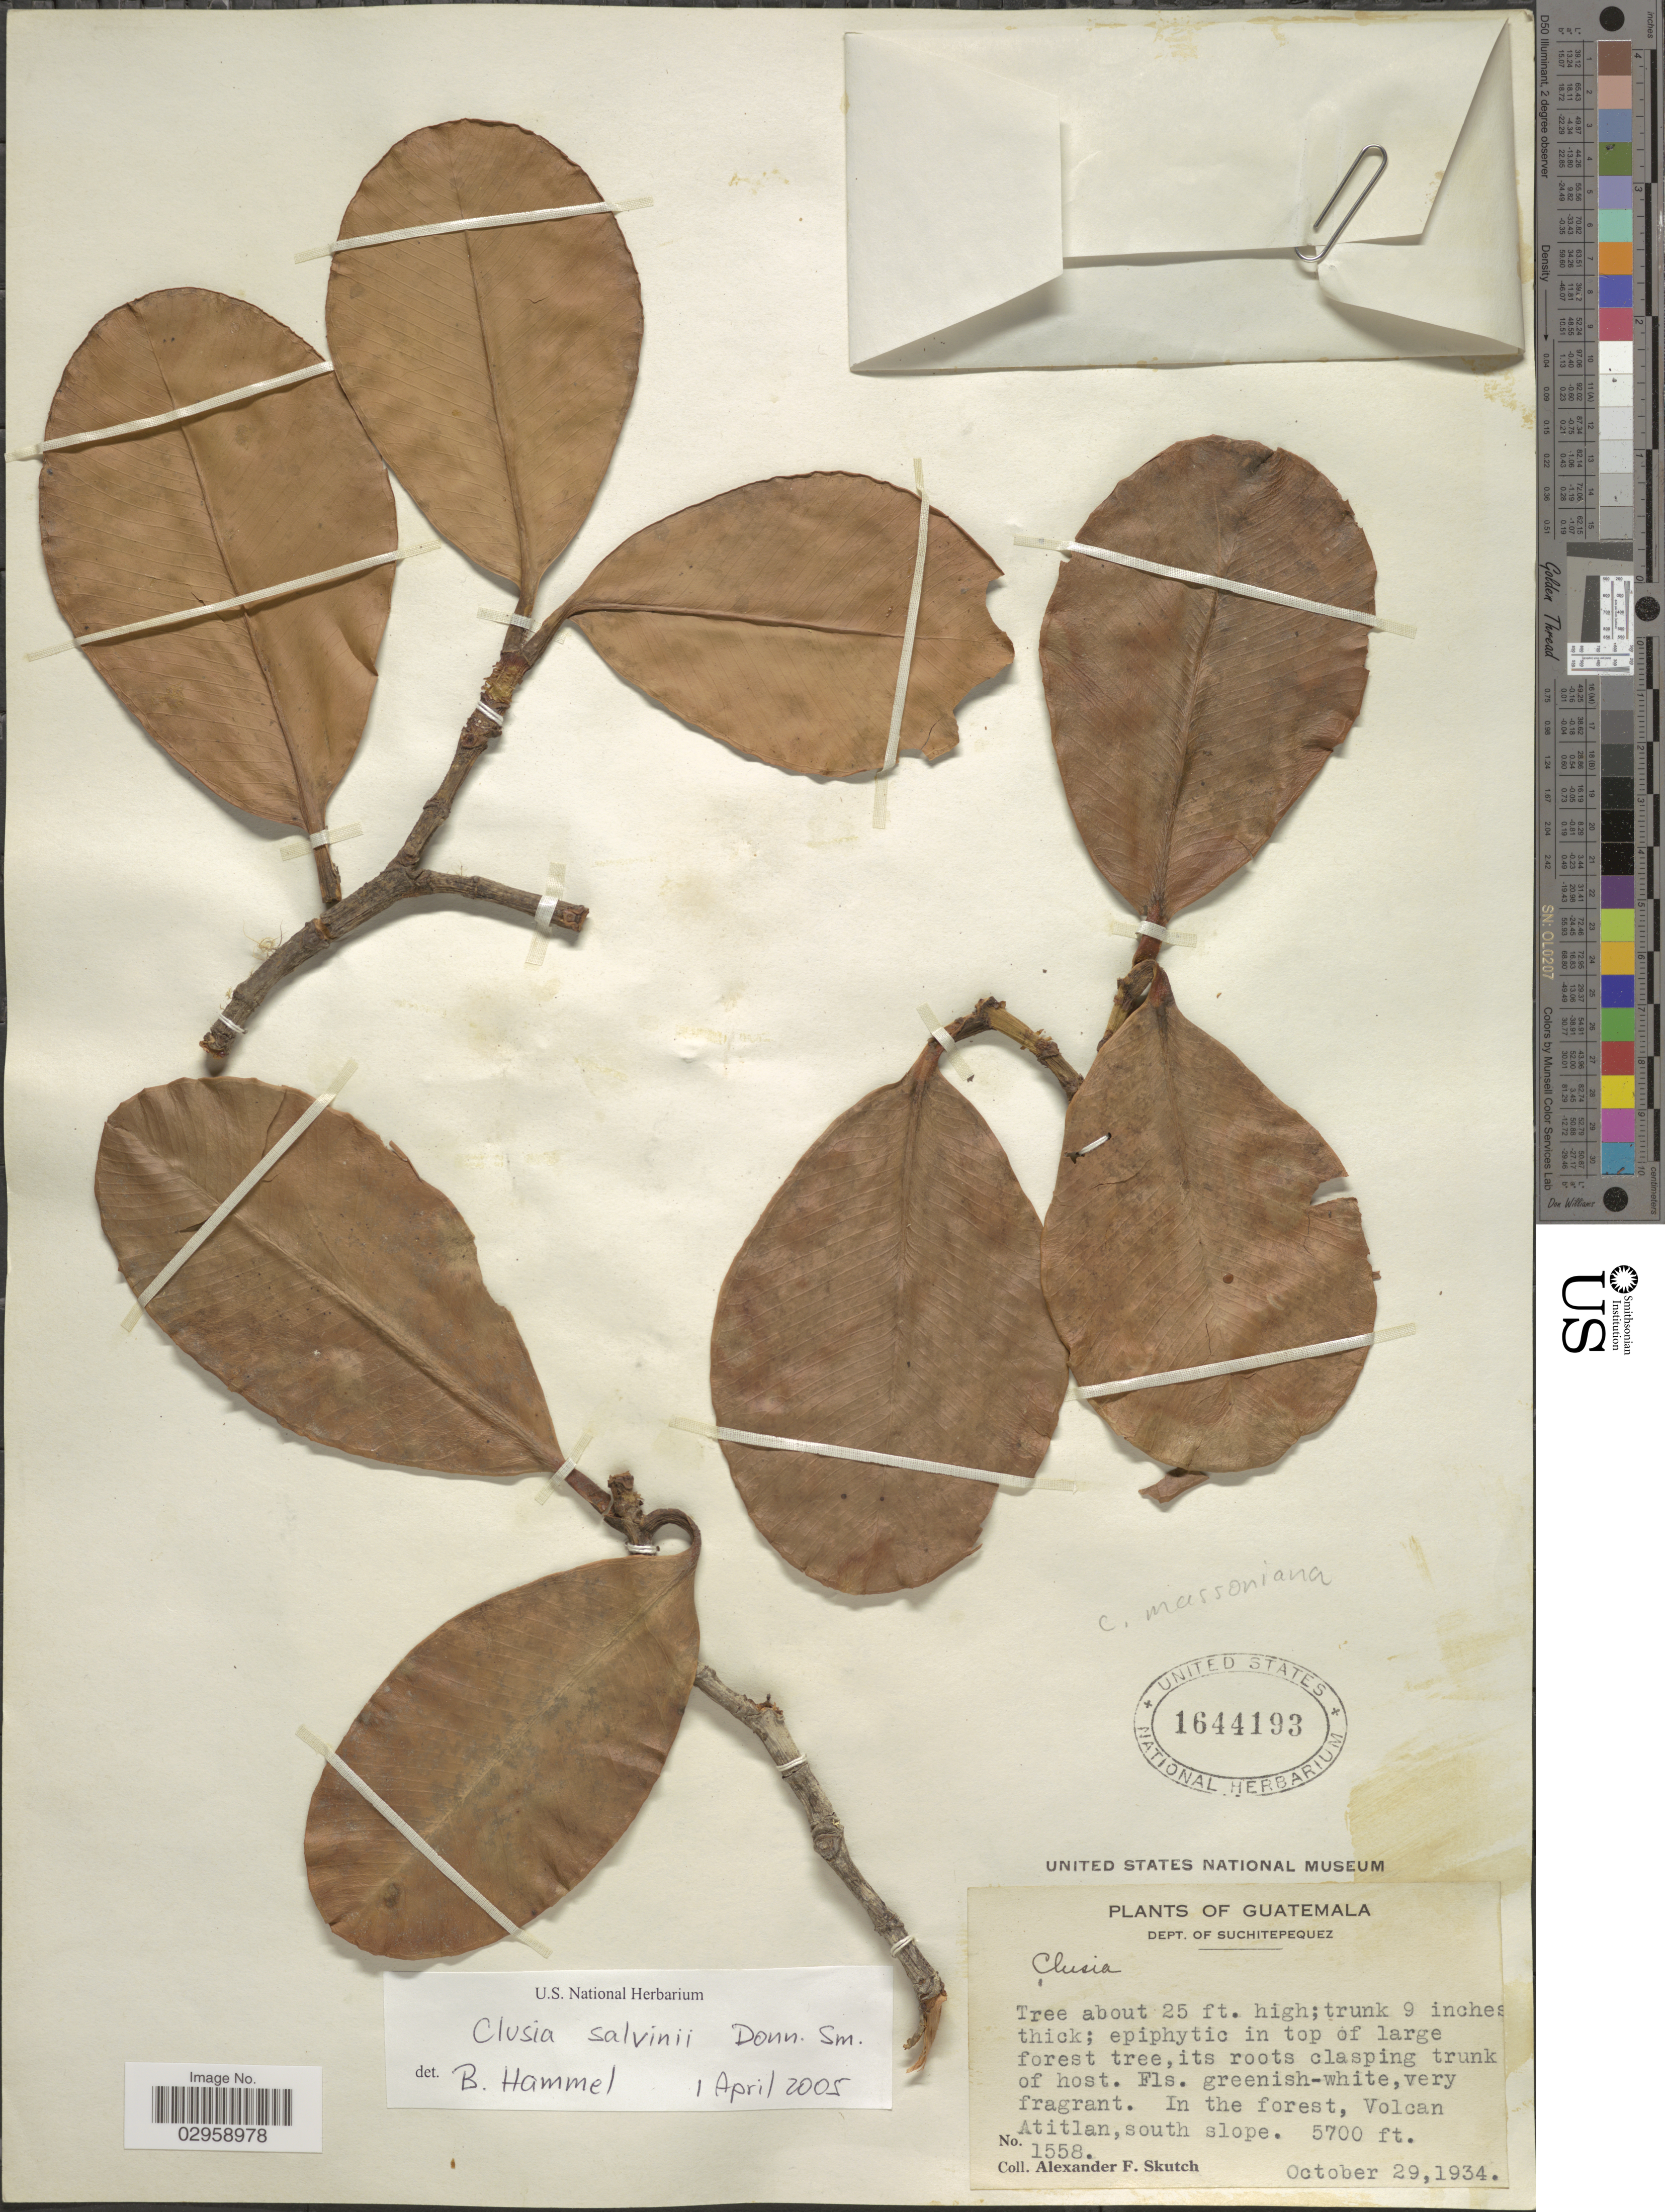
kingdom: Plantae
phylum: Tracheophyta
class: Magnoliopsida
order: Malpighiales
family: Clusiaceae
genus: Clusia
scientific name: Clusia salvinii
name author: Donn. Sm.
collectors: A. F. Skutch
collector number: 1558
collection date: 1934-10-29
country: Guatemala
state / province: Suchitepéquez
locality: Dept. of Suchitepequez. Volcan Atitlan, south slope.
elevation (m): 1737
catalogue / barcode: US 1644193